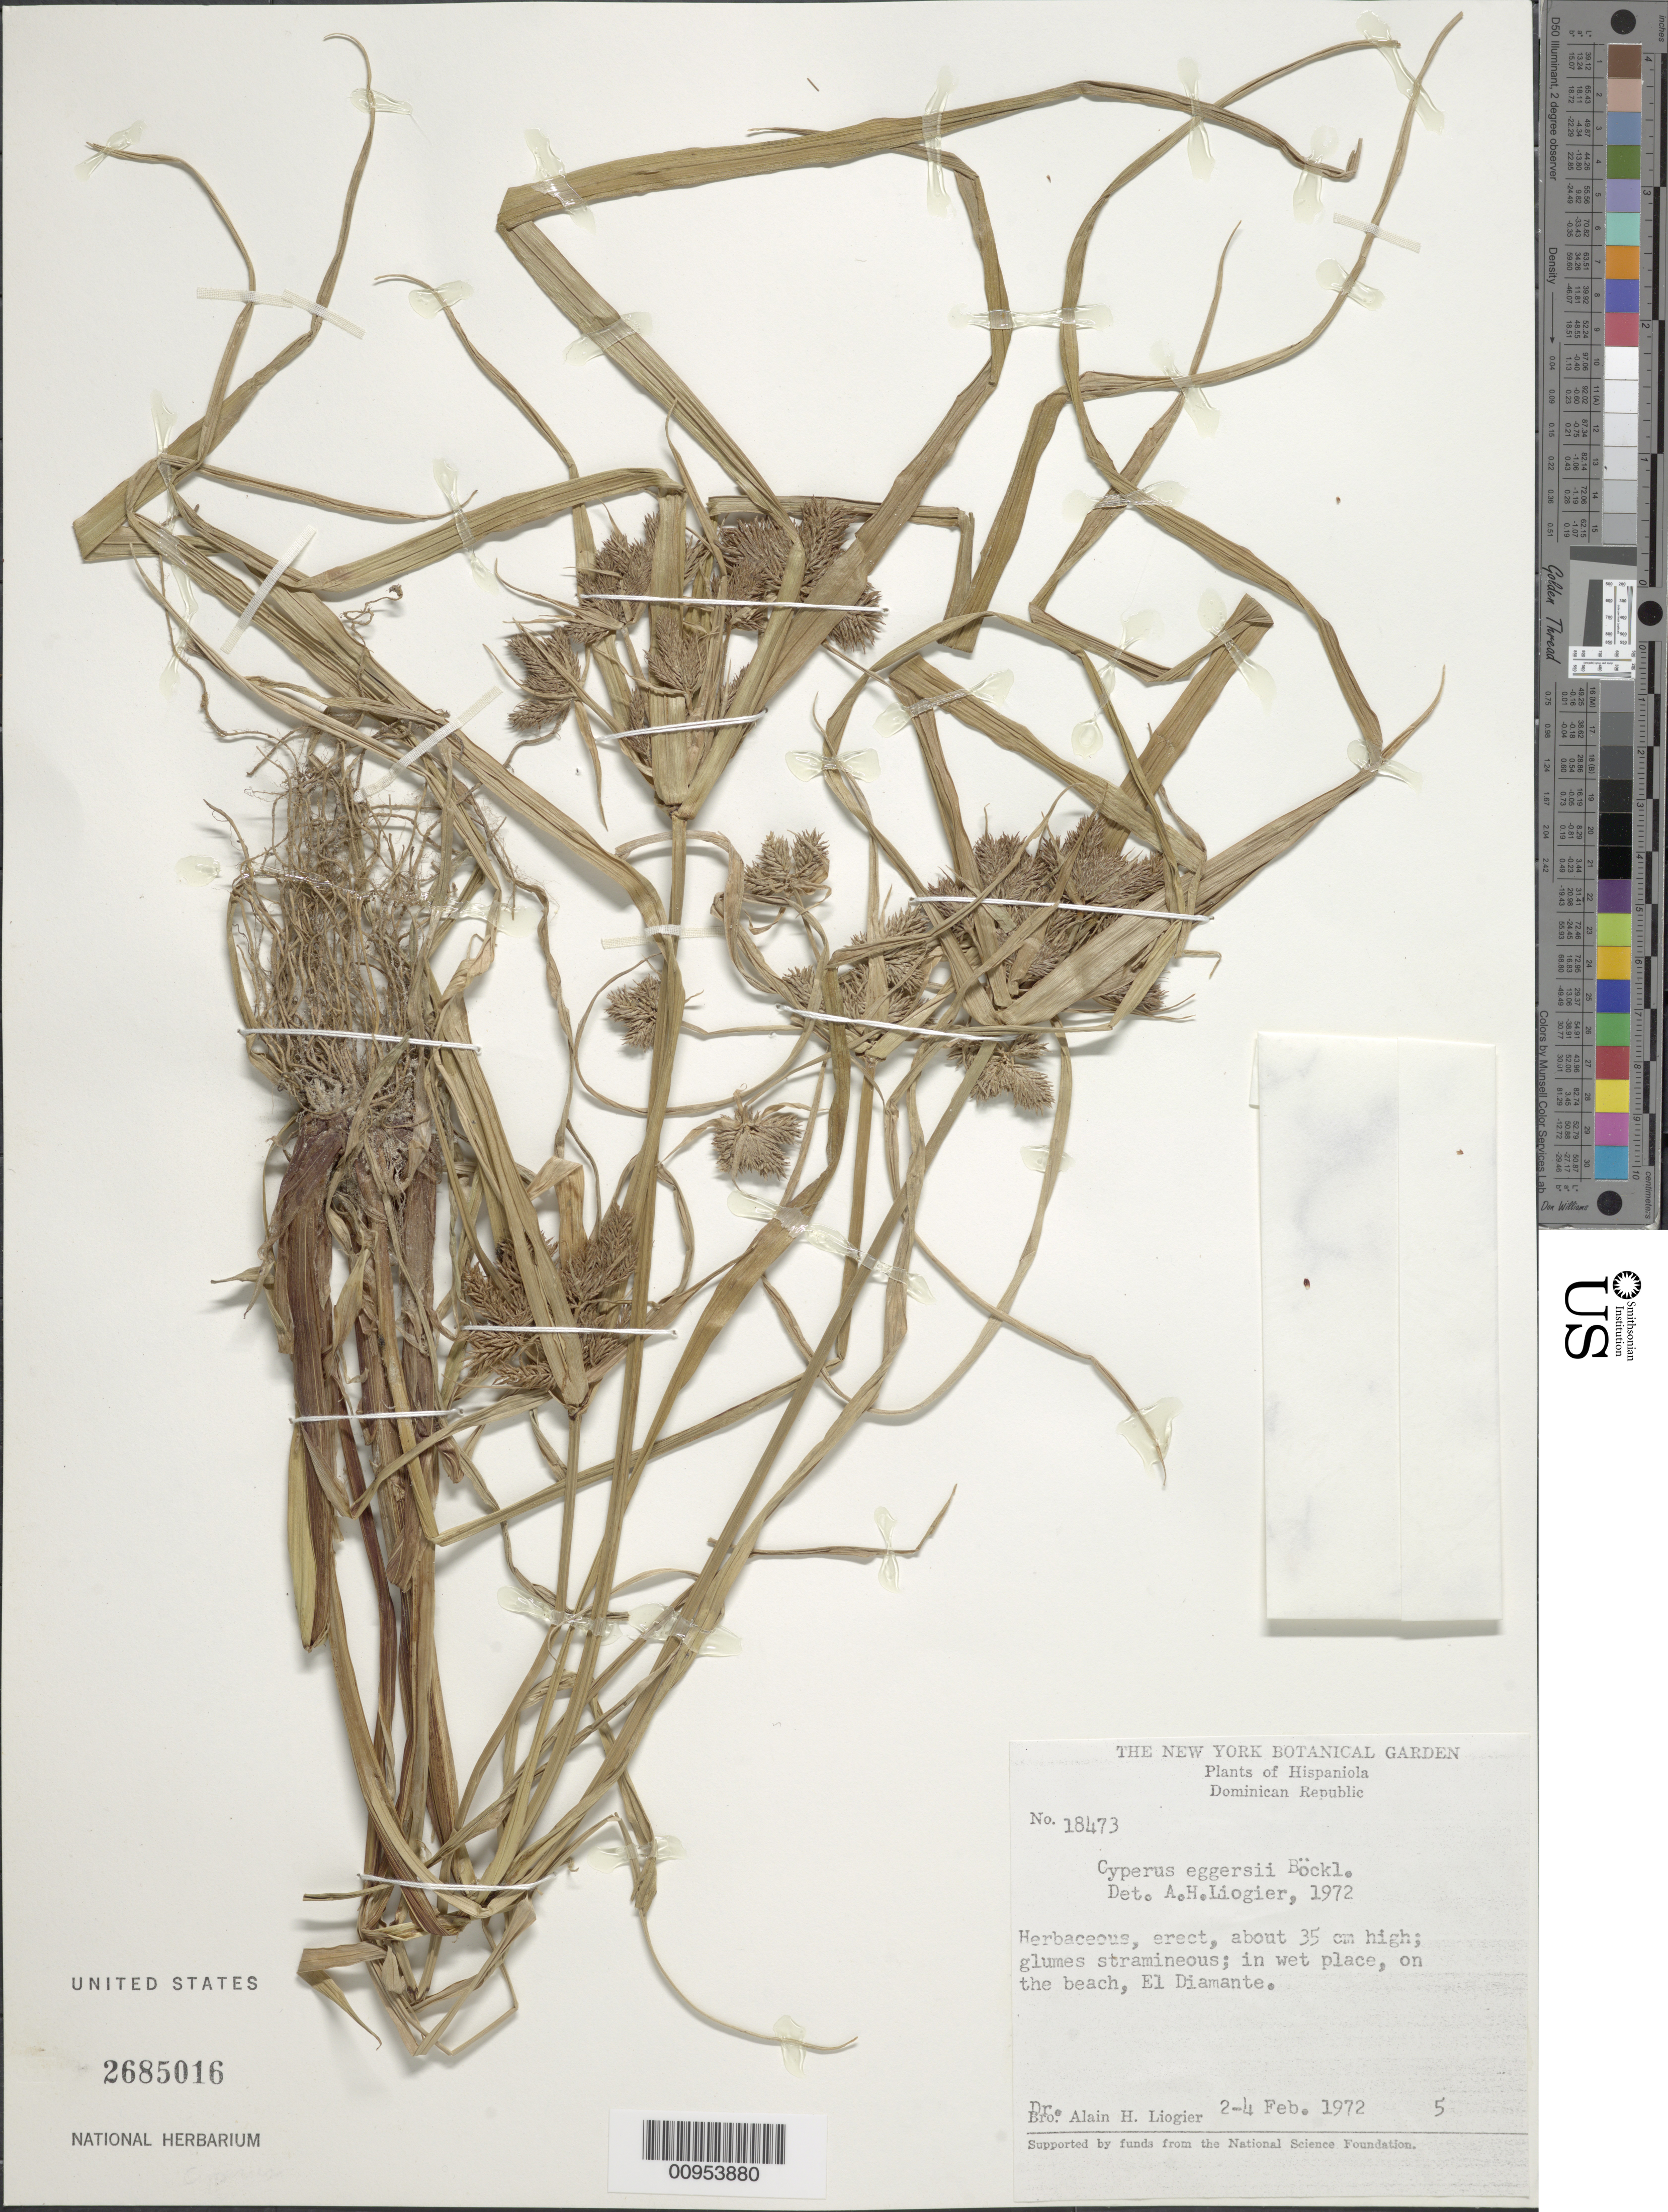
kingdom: Plantae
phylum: Tracheophyta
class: Liliopsida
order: Poales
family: Cyperaceae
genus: Cyperus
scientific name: Cyperus eggersii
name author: Boeckeler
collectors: A. H. Liogier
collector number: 18473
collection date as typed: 02 Feb 1972 to 04 Feb 1972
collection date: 1972-02-02/1972-02-04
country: Dominican Republic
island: Hispaniola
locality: On the beach, El Diamante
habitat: Wet place on the beach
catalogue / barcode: US 2685016